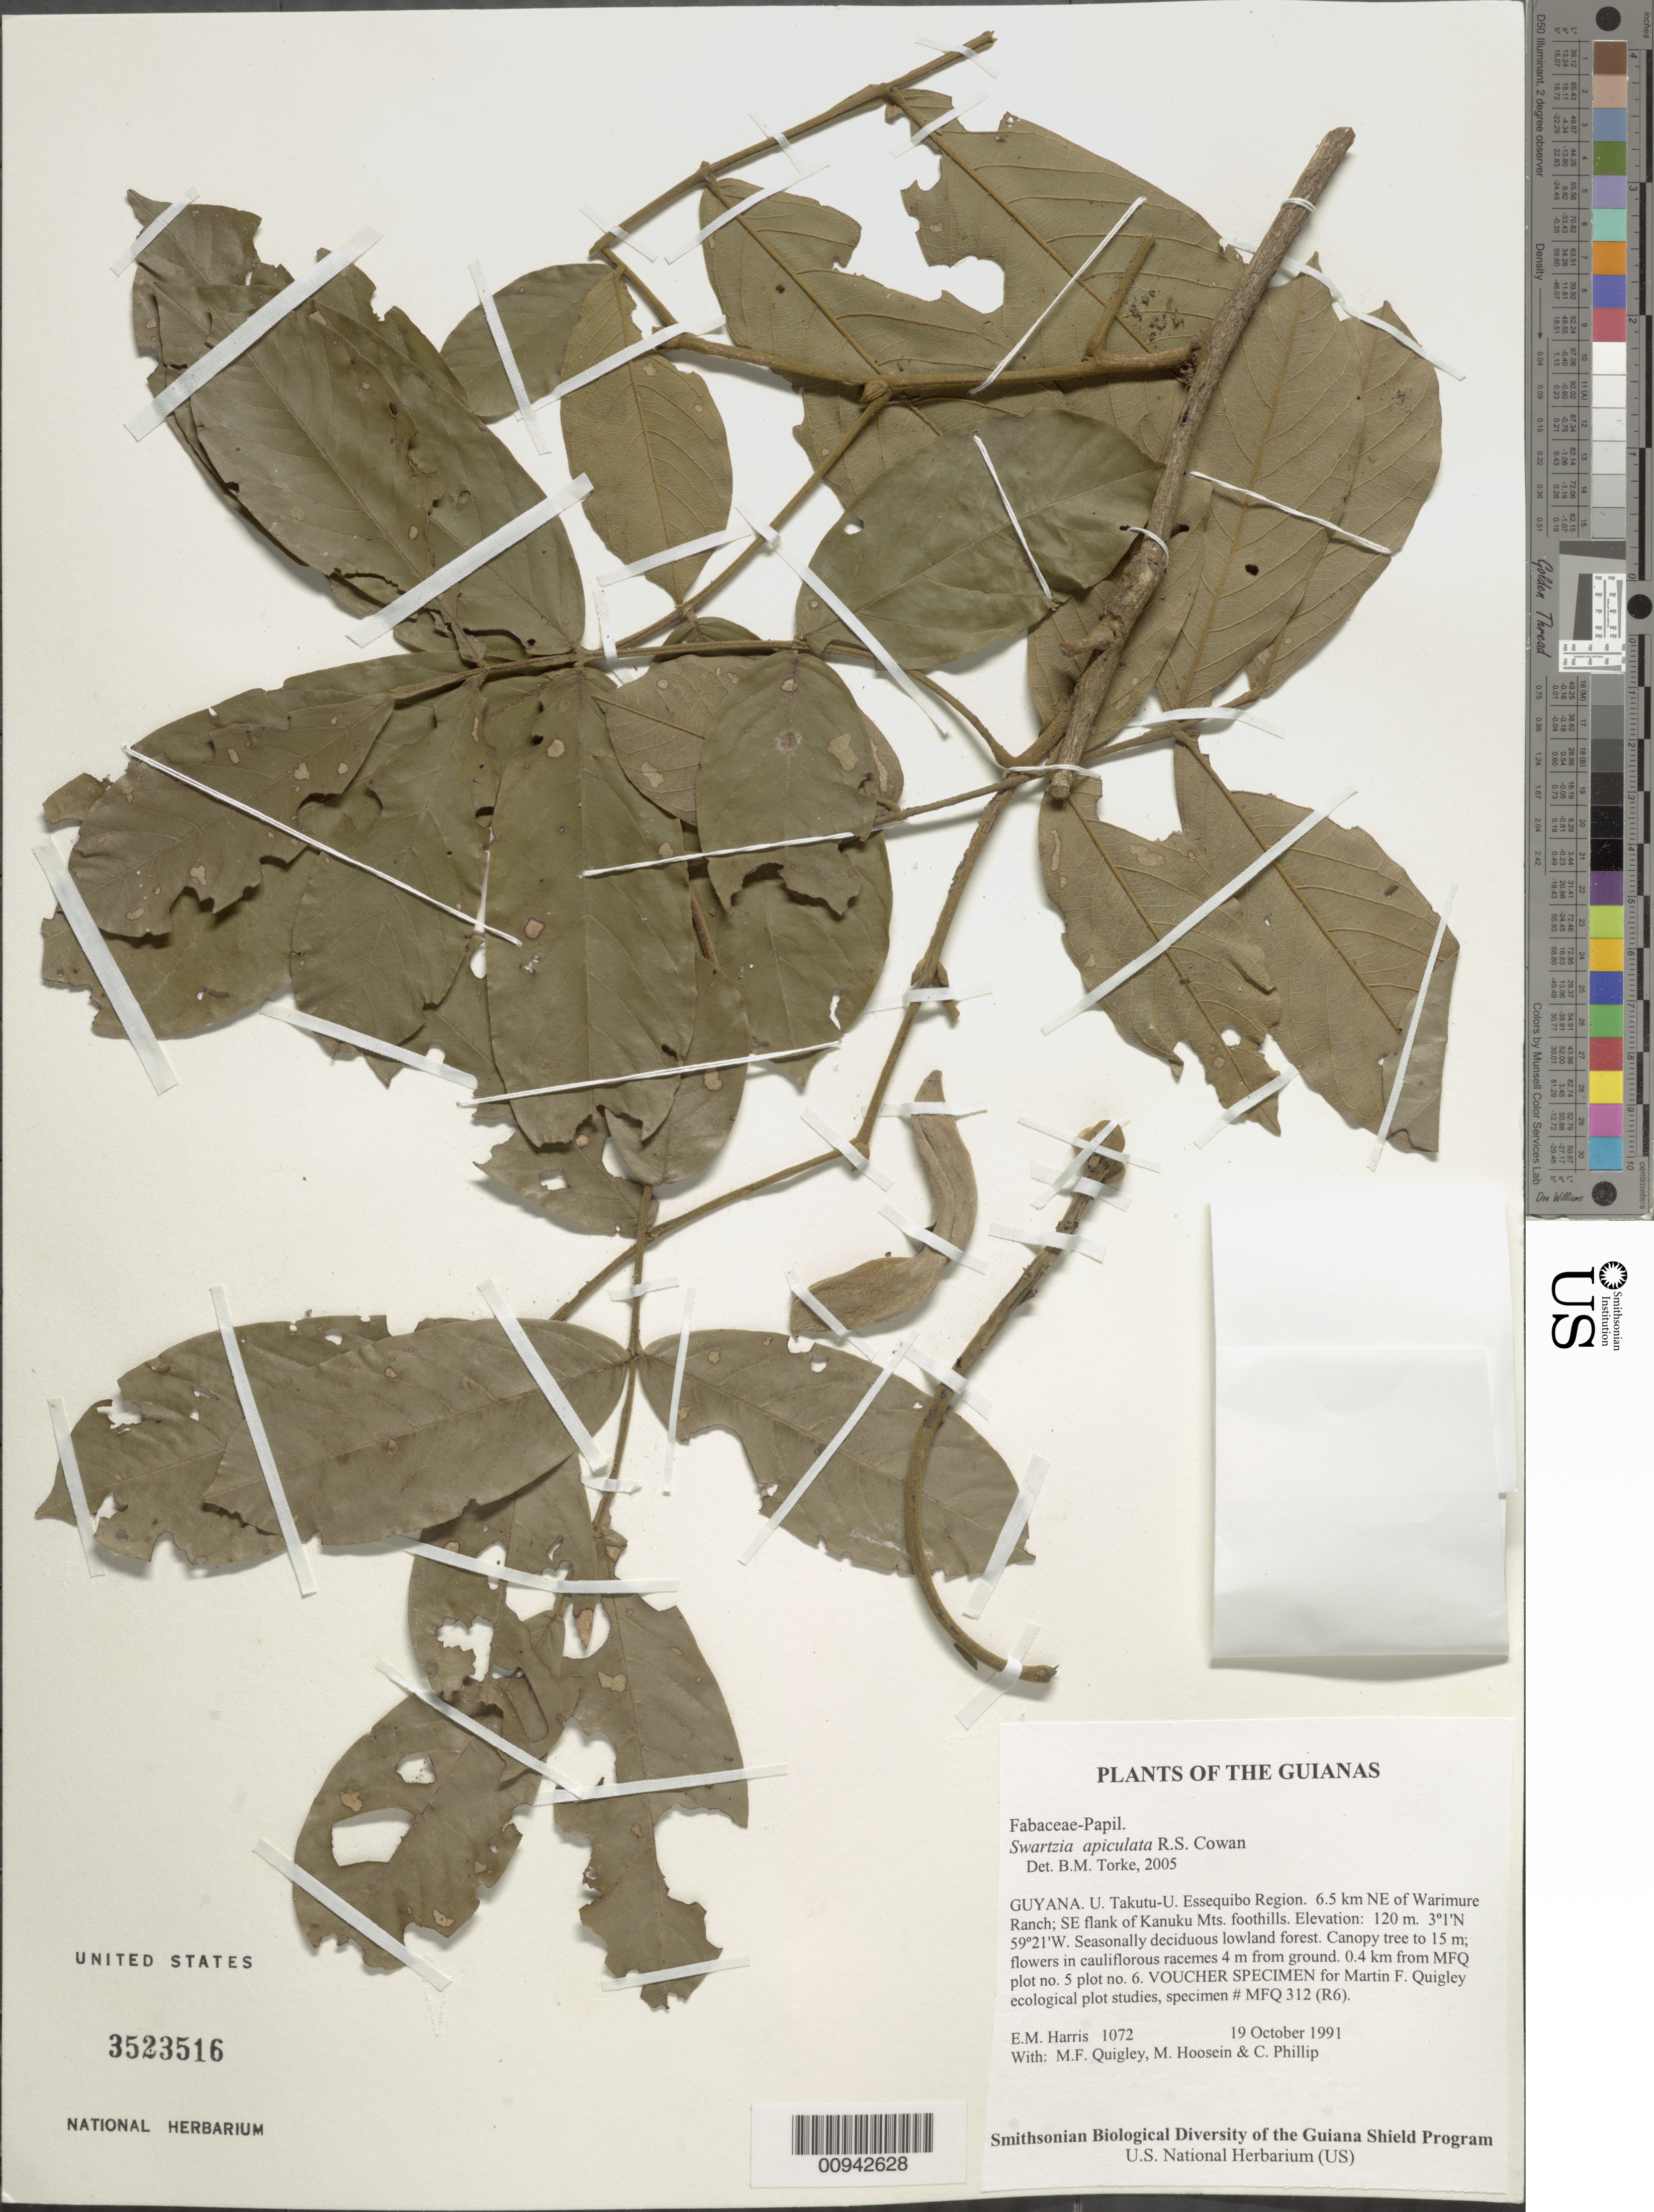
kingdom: Plantae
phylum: Tracheophyta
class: Magnoliopsida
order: Fabales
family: Fabaceae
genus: Swartzia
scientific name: Swartzia apiculata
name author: R.S. Cowan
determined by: Torke, B. M., (MO)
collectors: E. M. Harris, M. Quigley, M. Hossein & C. Phillip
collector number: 1072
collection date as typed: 19 October 1991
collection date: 1991-10-19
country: Guyana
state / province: U. Takutu-U. Essequibo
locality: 6.5 km NE of Warimure Ranch; SE flank of Kanuku Mts. foothills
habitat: Seasonally deciduous lowland forest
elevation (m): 120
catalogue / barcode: US 3523516